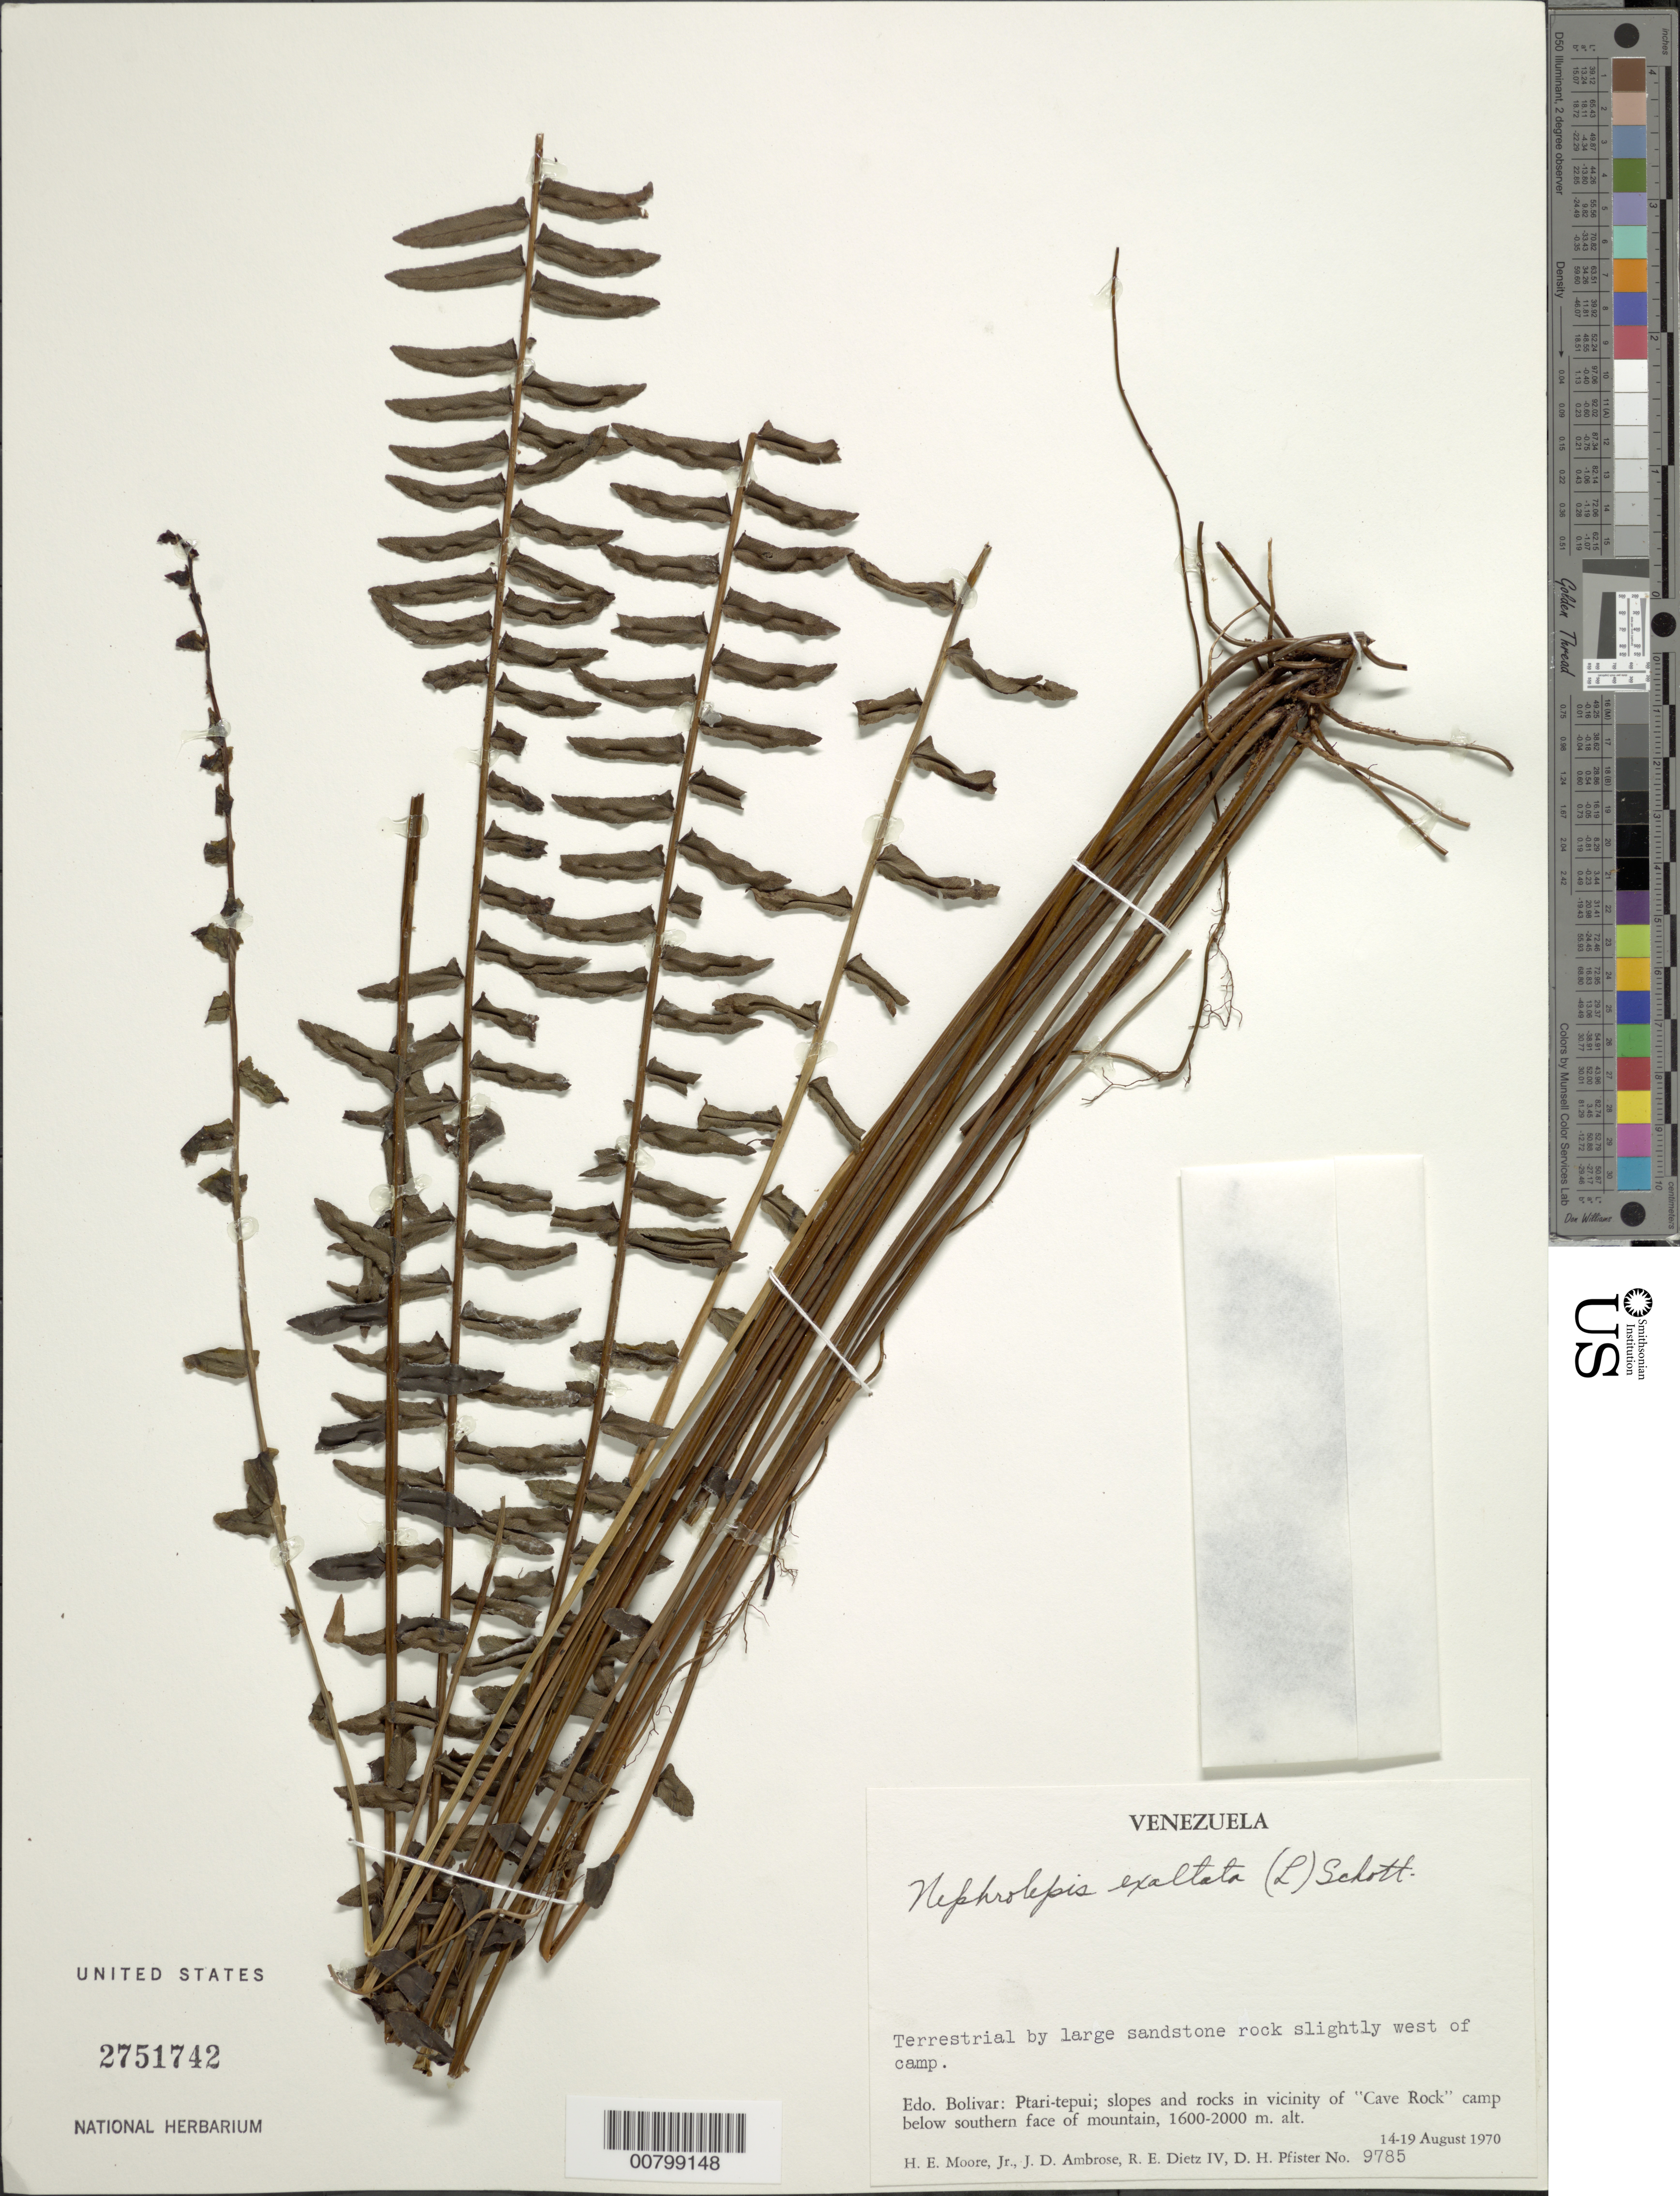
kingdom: Plantae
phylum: Tracheophyta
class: Polypodiopsida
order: Polypodiales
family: Nephrolepidaceae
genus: Nephrolepis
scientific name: Nephrolepis pendula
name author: (Raddi) J. Sm.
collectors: H. E. Moore, J. D. Ambrose, R. Dietz & D. H. Pfister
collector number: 9785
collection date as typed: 14-Aug-70 to 19-Aug-70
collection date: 1970-08-14/1970-08-19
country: Venezuela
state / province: Bolívar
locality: Ptari-tepuí, vicinity of "Cave Rock" camp below southern face of mountain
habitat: Large sandstone rock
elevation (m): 1600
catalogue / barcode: US 2751742